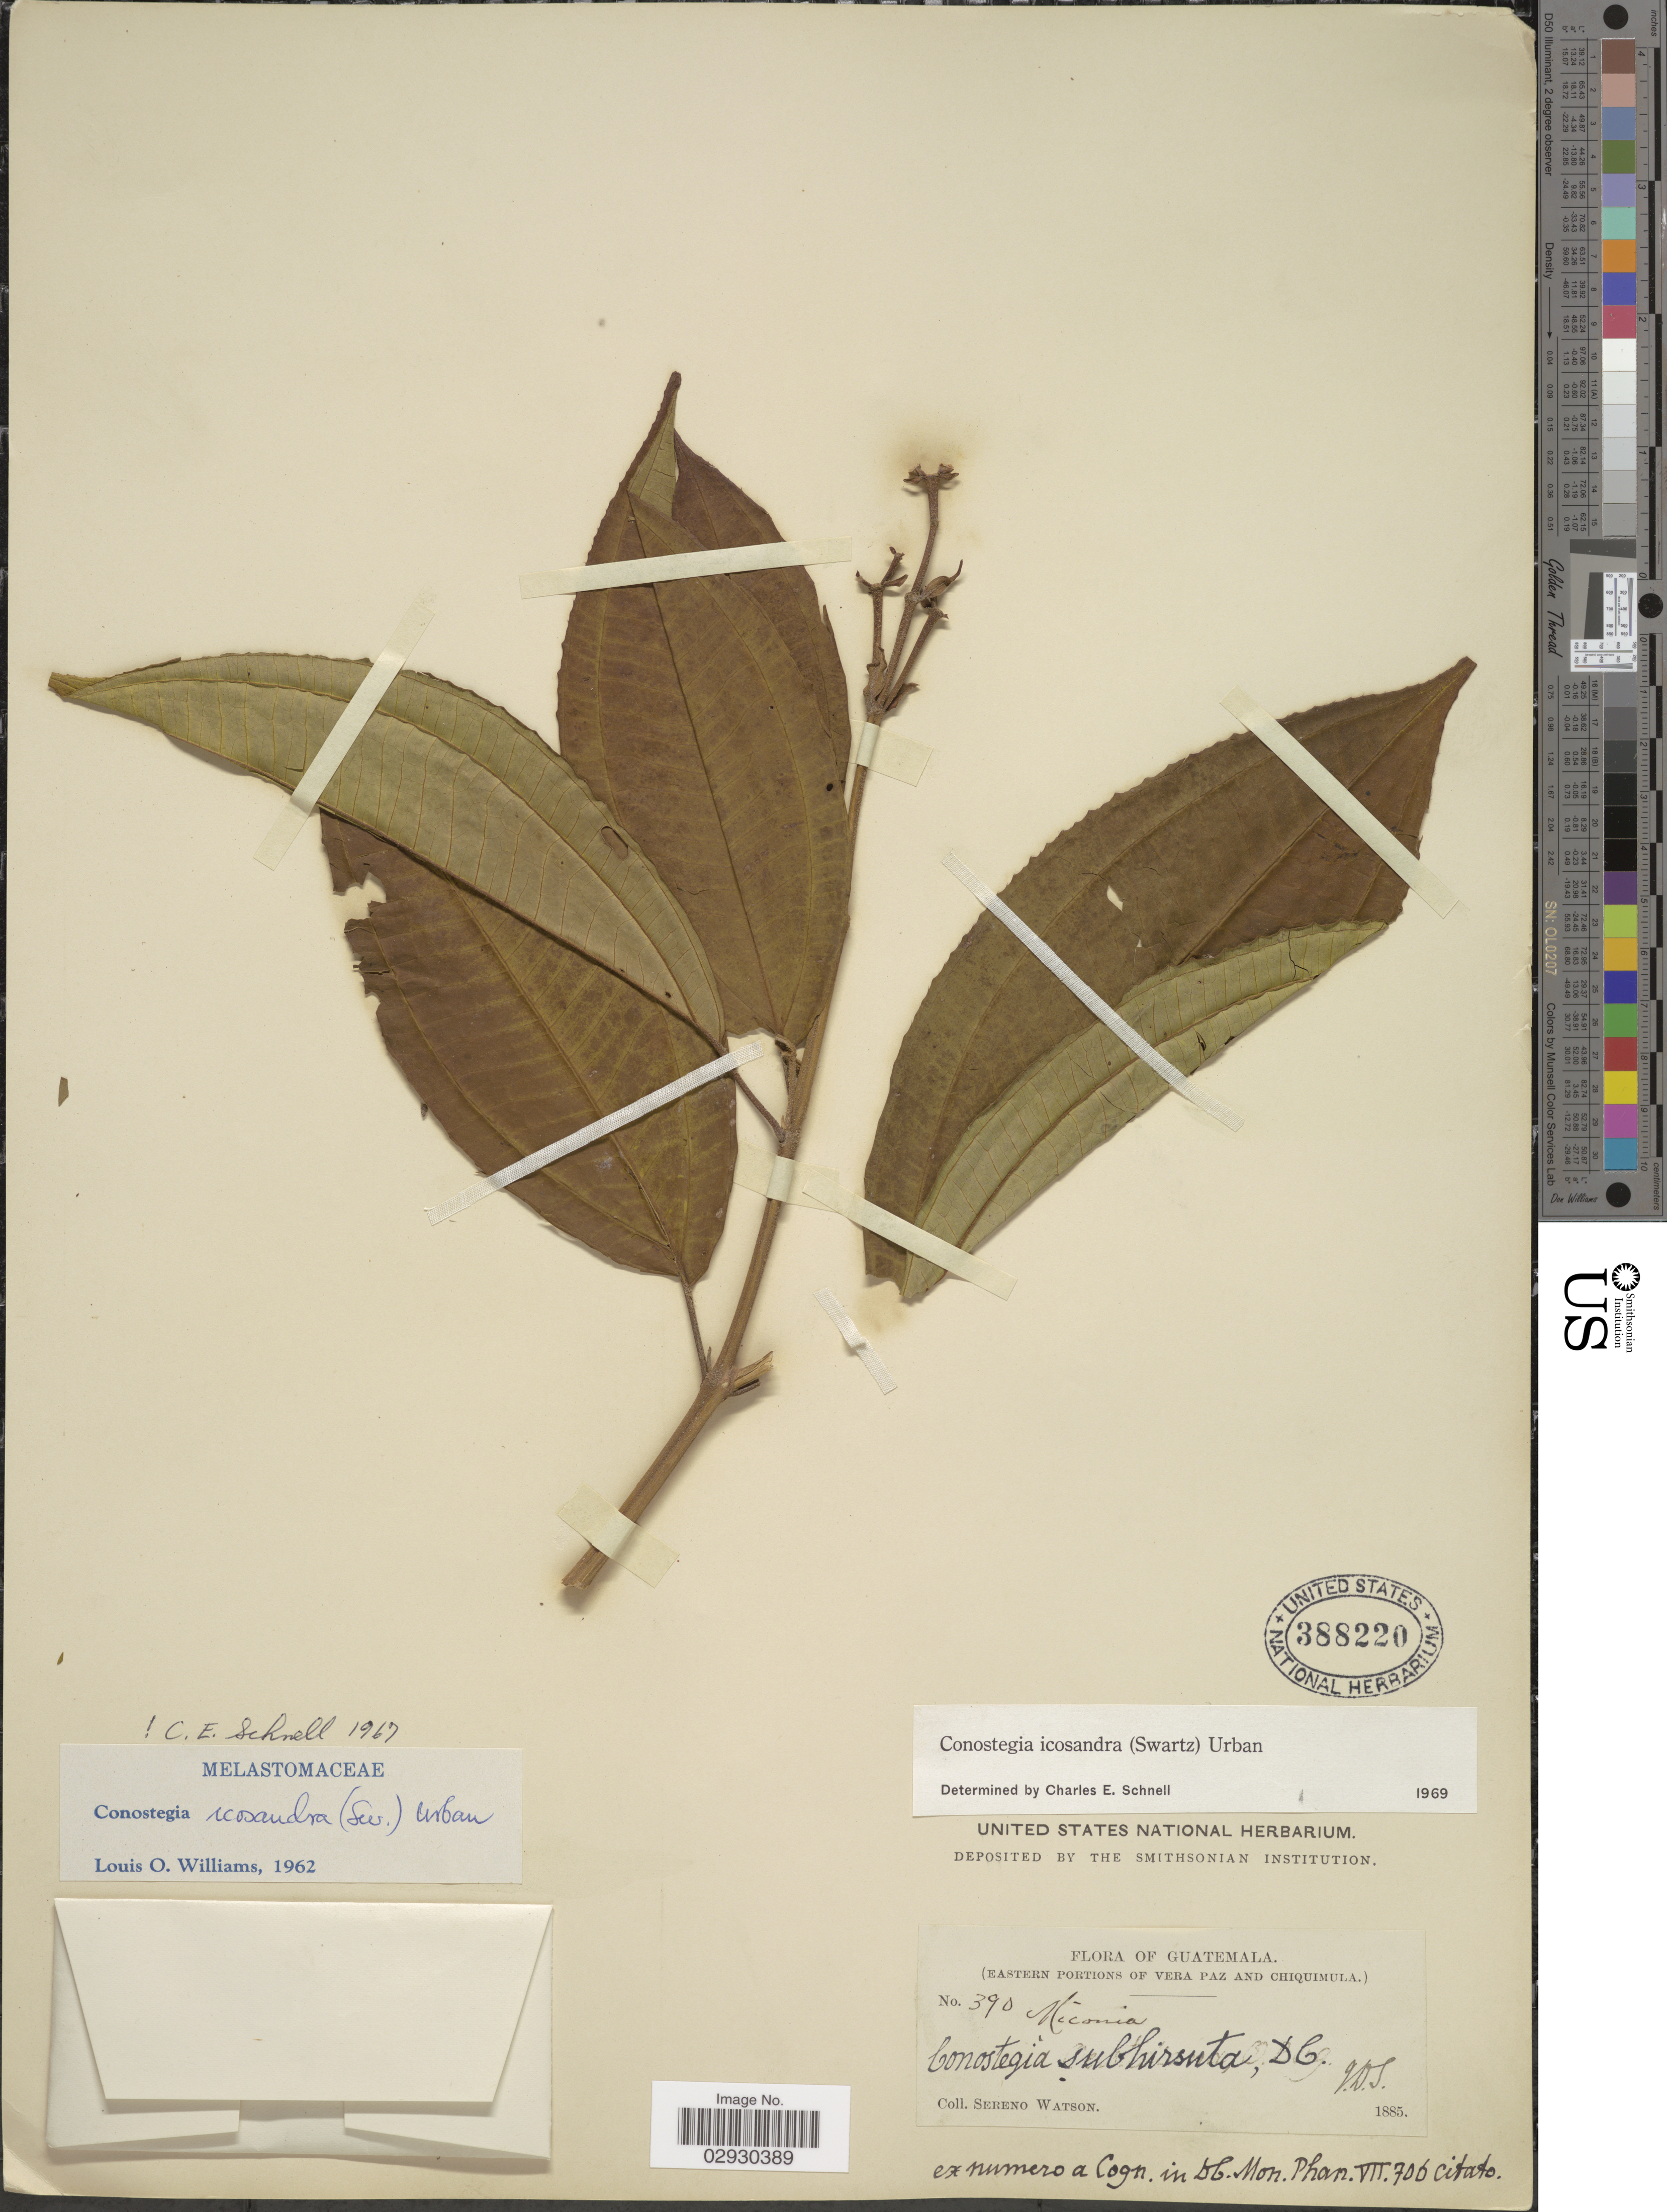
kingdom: Plantae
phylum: Tracheophyta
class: Magnoliopsida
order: Myrtales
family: Melastomataceae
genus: Conostegia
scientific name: Conostegia icosandra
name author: (Sw.) Urb.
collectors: S. Watson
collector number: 390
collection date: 1885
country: Guatemala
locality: Eastern portions of Vera Paz and Chiquimula.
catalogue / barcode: US 388220